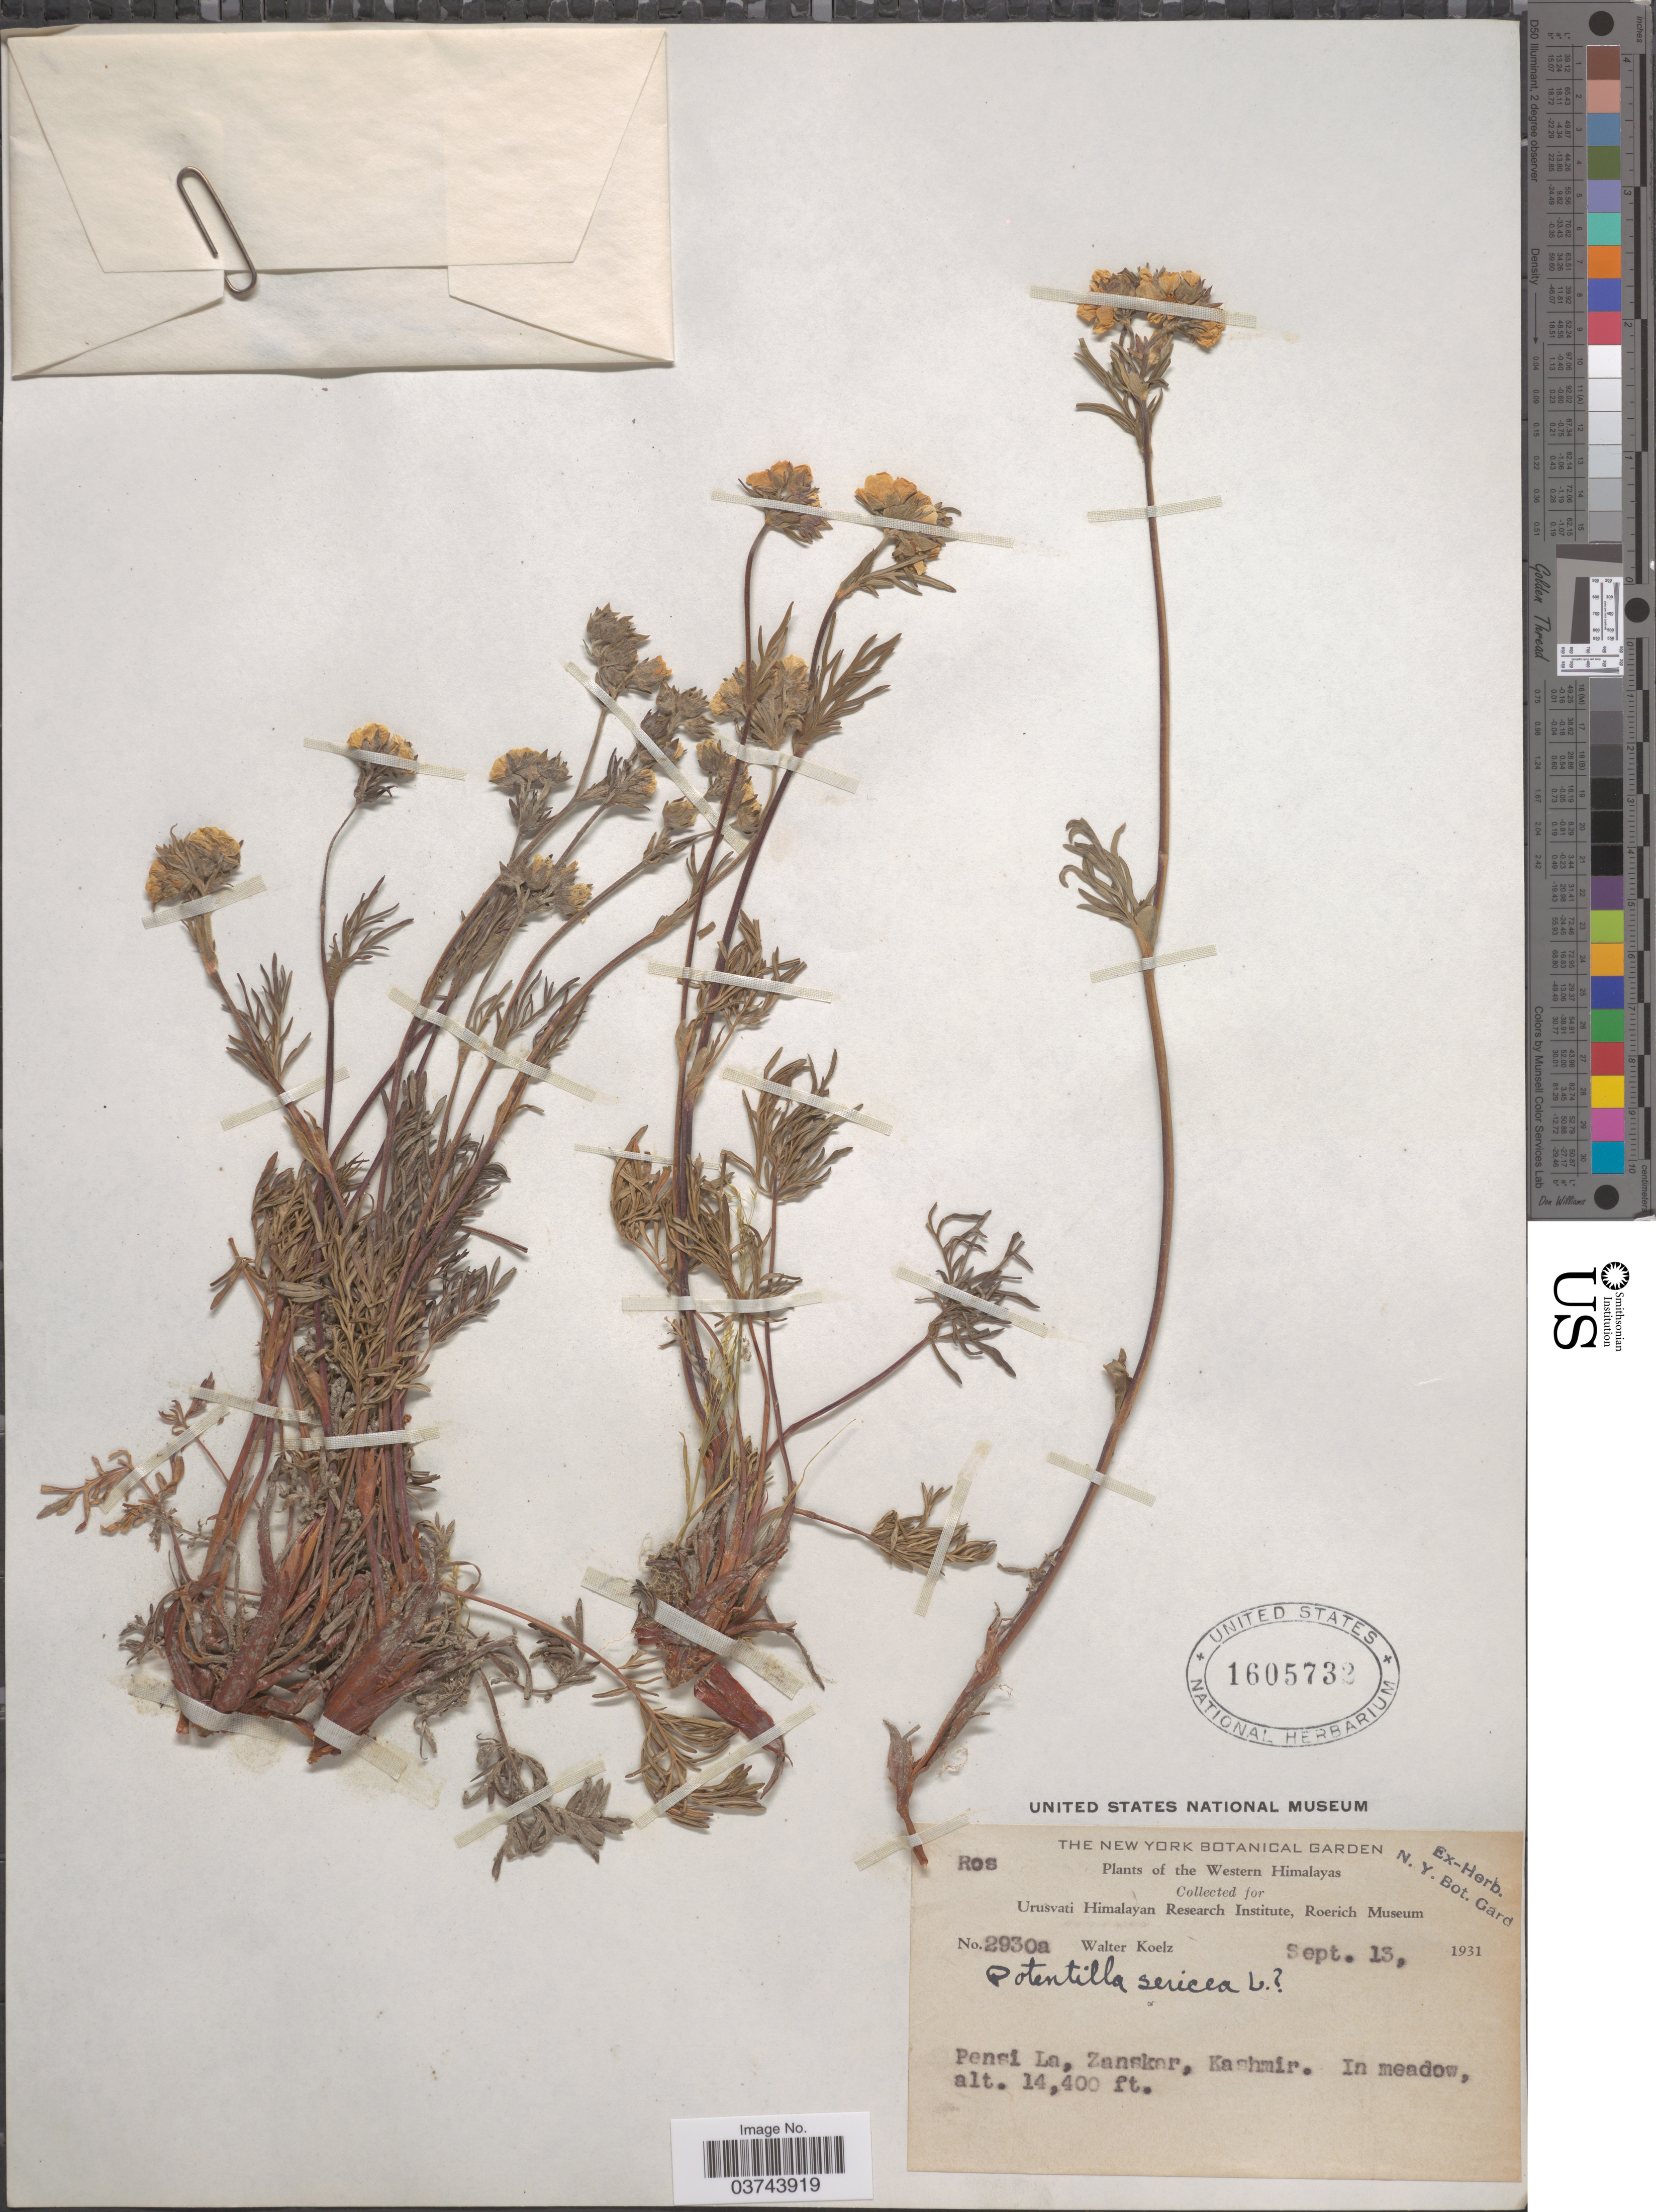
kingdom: Plantae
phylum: Tracheophyta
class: Magnoliopsida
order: Rosales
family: Rosaceae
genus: Potentilla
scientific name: Potentilla sericea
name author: L.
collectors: W. N. Koelz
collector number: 2930a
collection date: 1931-09-13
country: India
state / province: Jammu and Kashmir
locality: Western Himalayas. Penis La, Zanskar, Kashmir.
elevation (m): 4389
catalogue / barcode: US 1605732